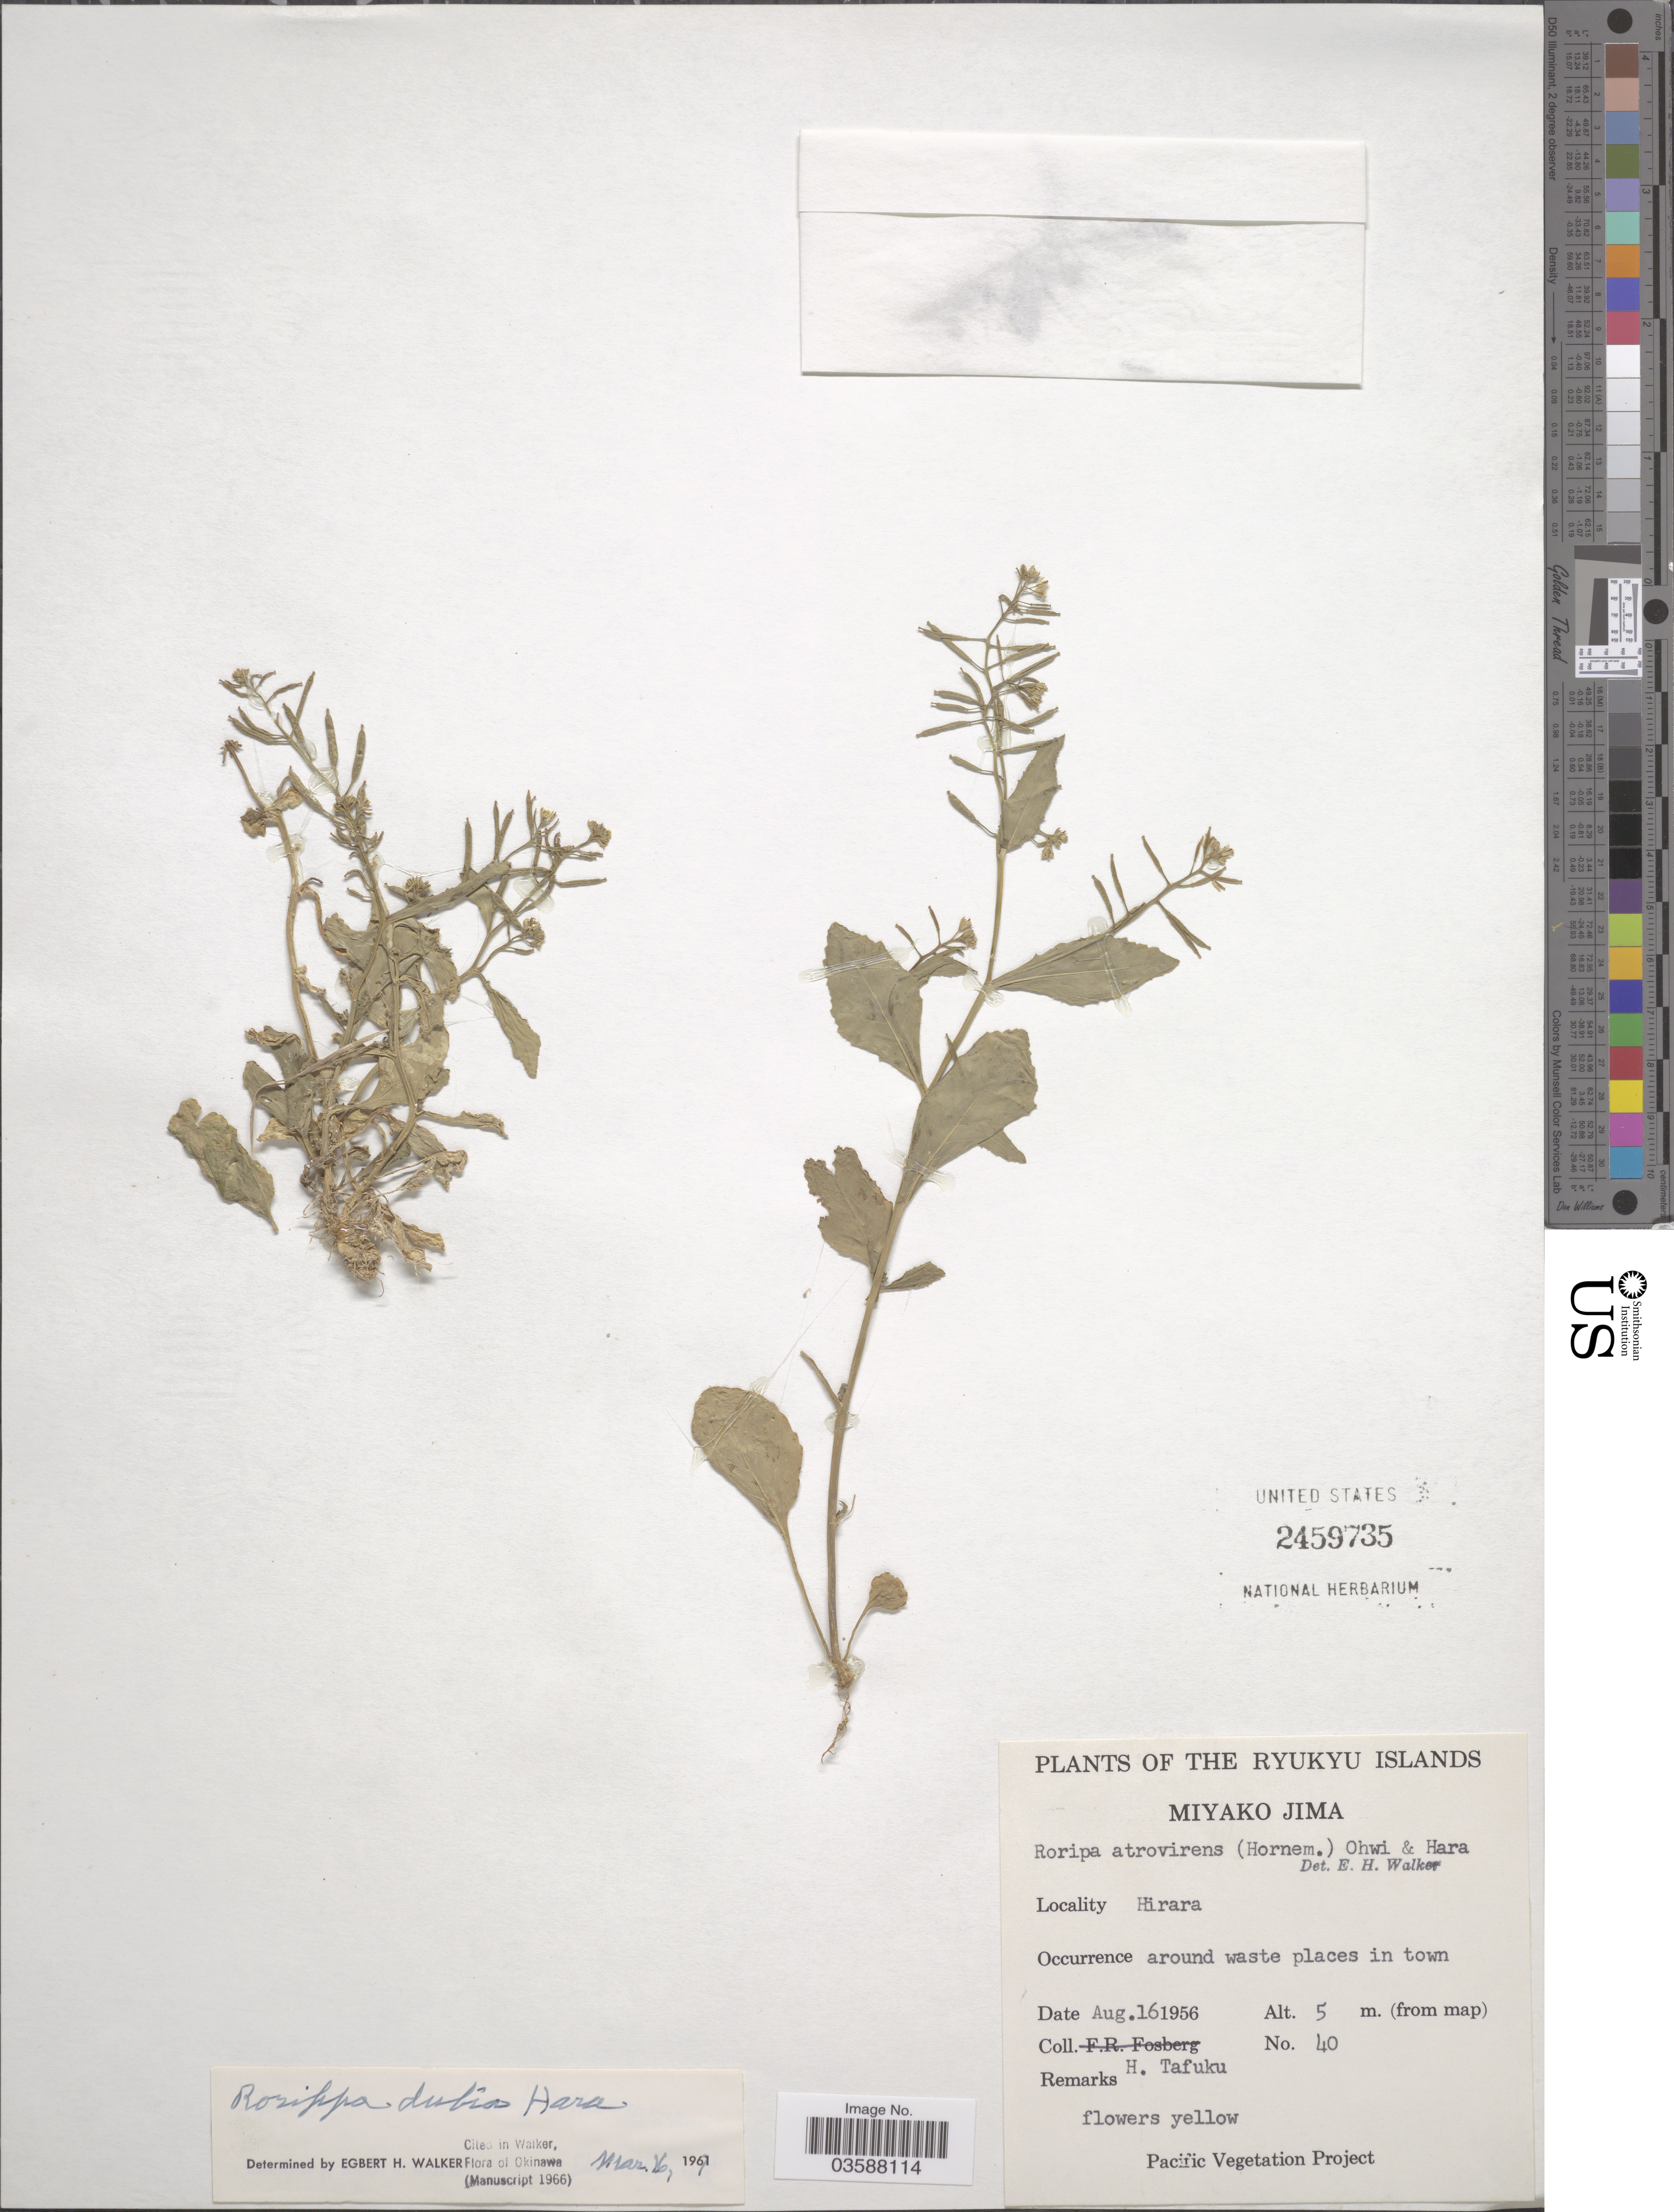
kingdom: Plantae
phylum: Tracheophyta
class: Magnoliopsida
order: Brassicales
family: Brassicaceae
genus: Rorippa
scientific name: Rorippa dubia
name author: (Pers.) H. Hara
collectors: H. Tafuku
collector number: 40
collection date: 1956-08-16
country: Japan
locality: The Ryukyu Islands. Miyako Jima. Hirara.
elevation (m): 5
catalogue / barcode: US 2459735